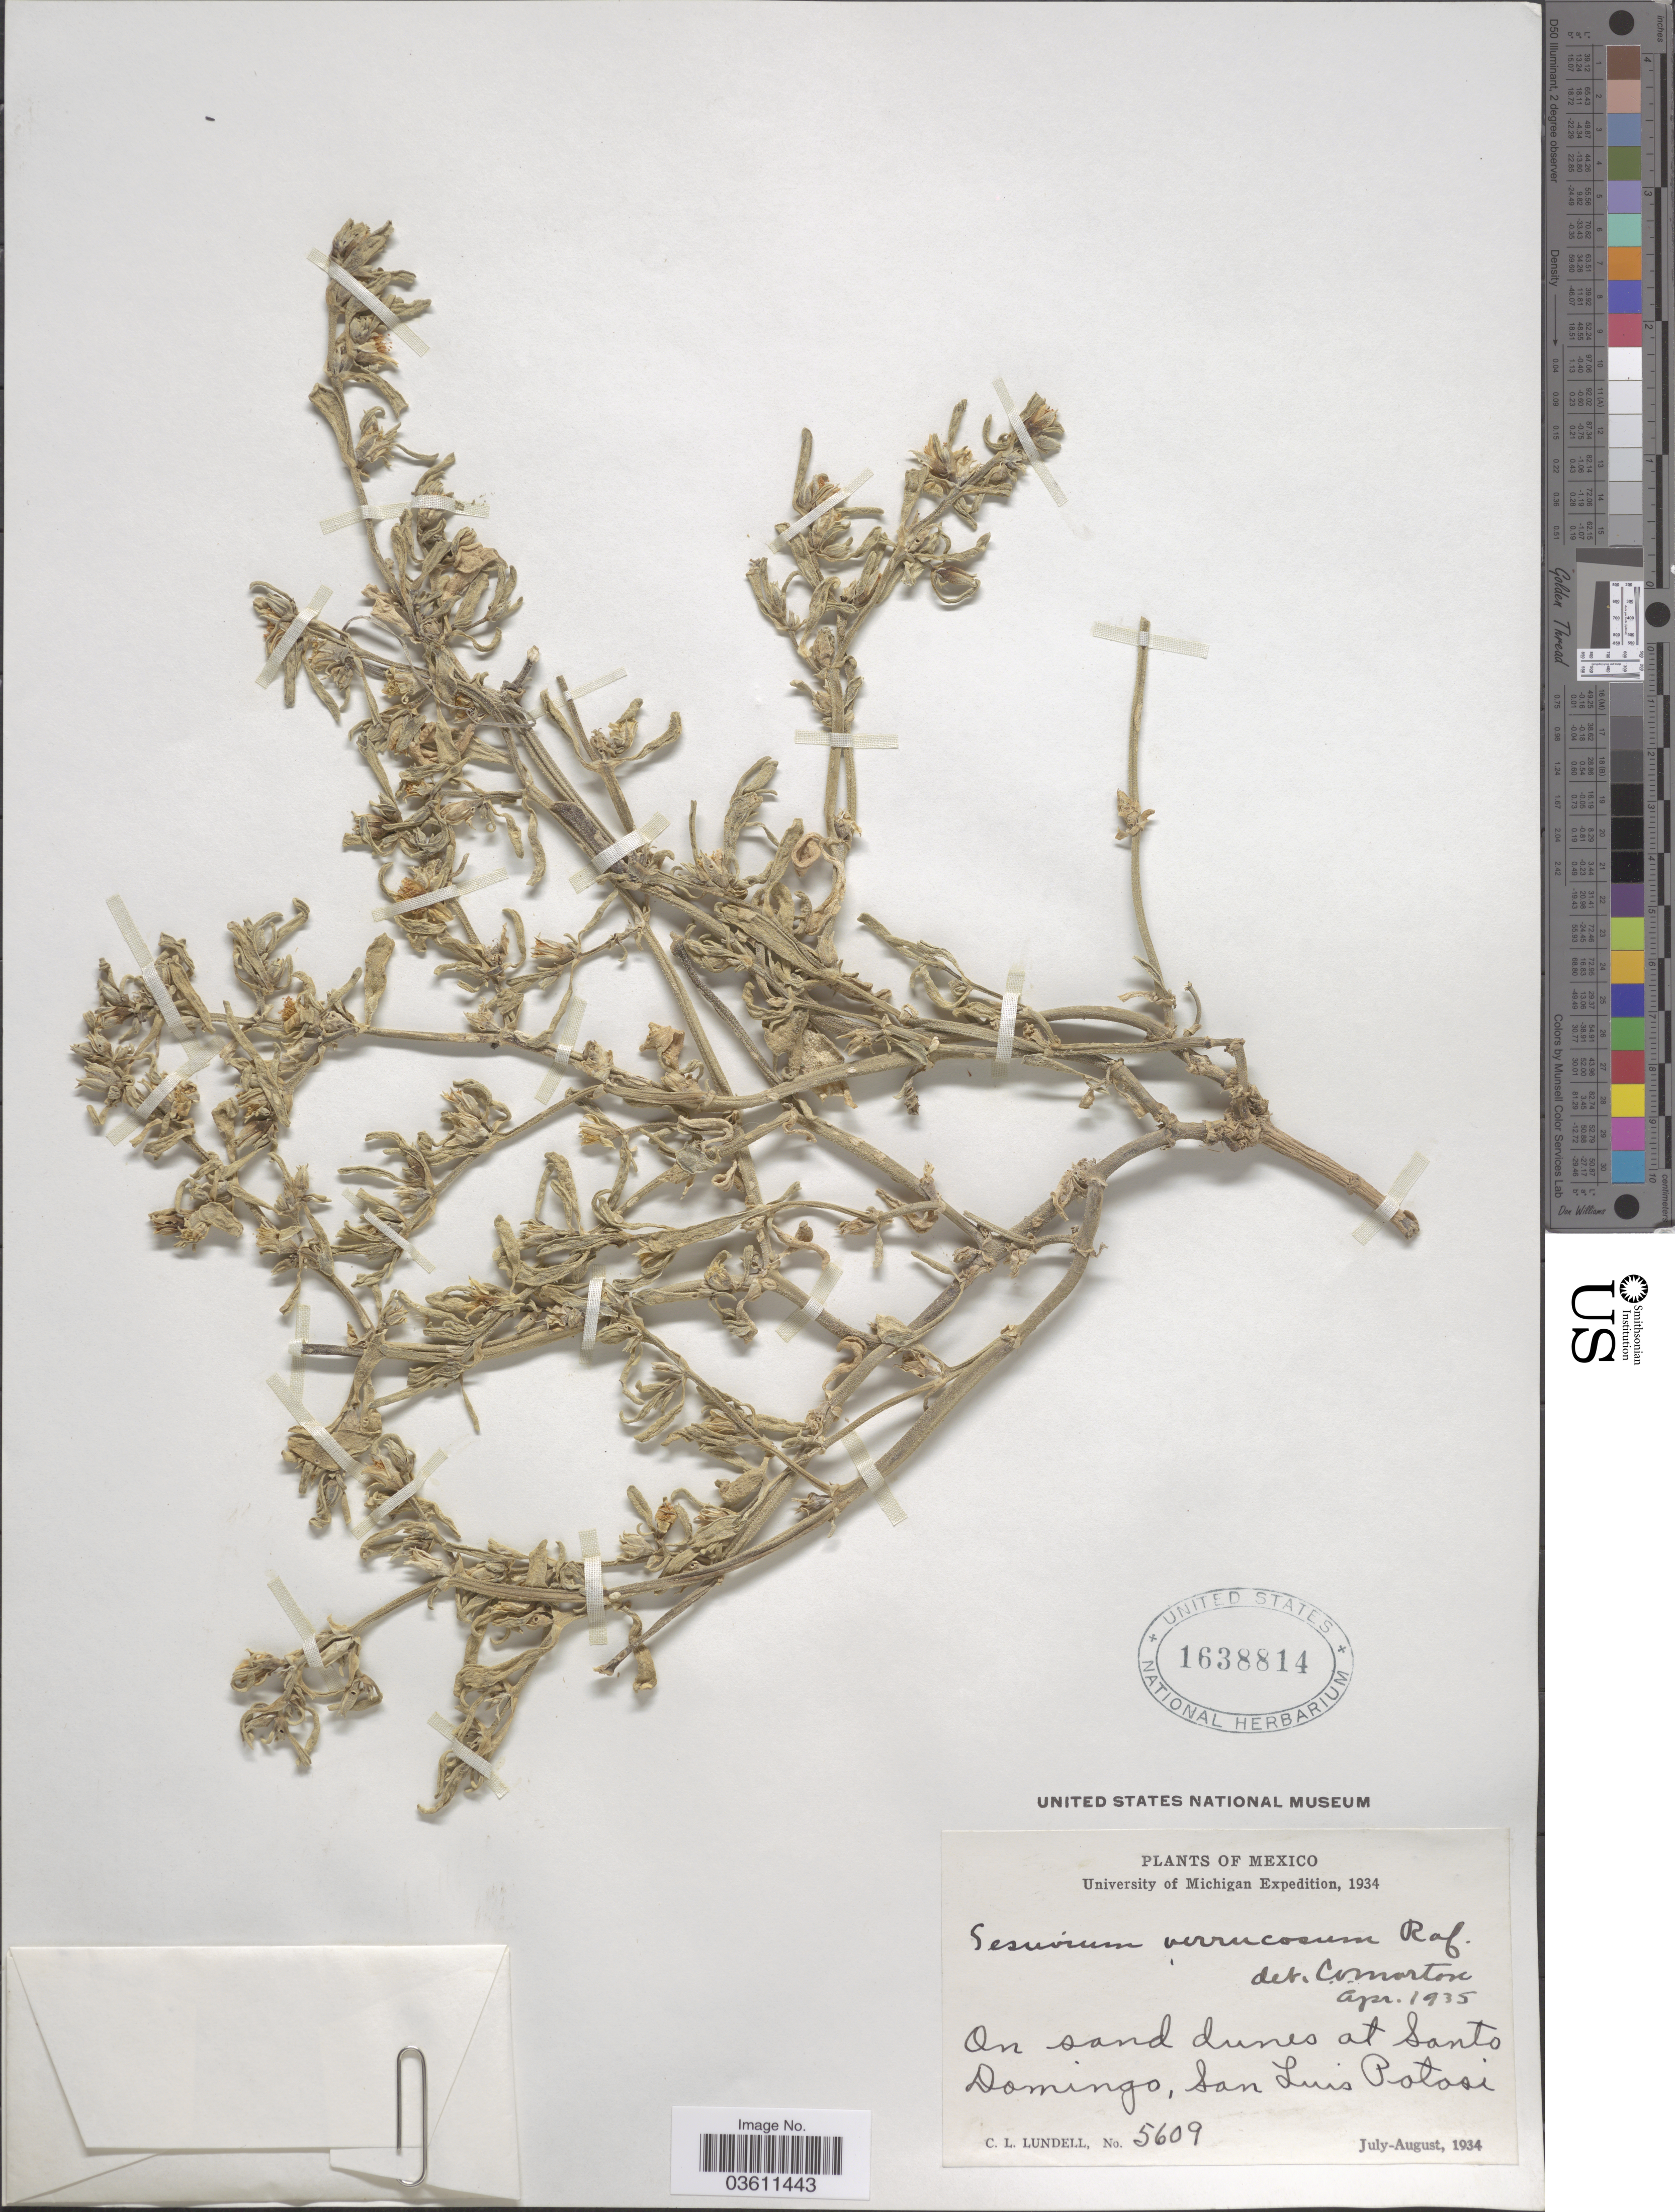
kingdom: Plantae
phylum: Tracheophyta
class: Magnoliopsida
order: Caryophyllales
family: Aizoaceae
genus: Sesuvium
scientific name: Sesuvium revolutifolium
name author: Ortega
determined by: Strong, Mark T., (BOT), Smithsonian Institution - National Museum of Natural History (UNITED STATES)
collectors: C. L. Lundell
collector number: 5609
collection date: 1934-07/1934-08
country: Mexico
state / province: San Luis Potosí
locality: On sand dunes at Santo Domingo.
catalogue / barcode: US 1638814